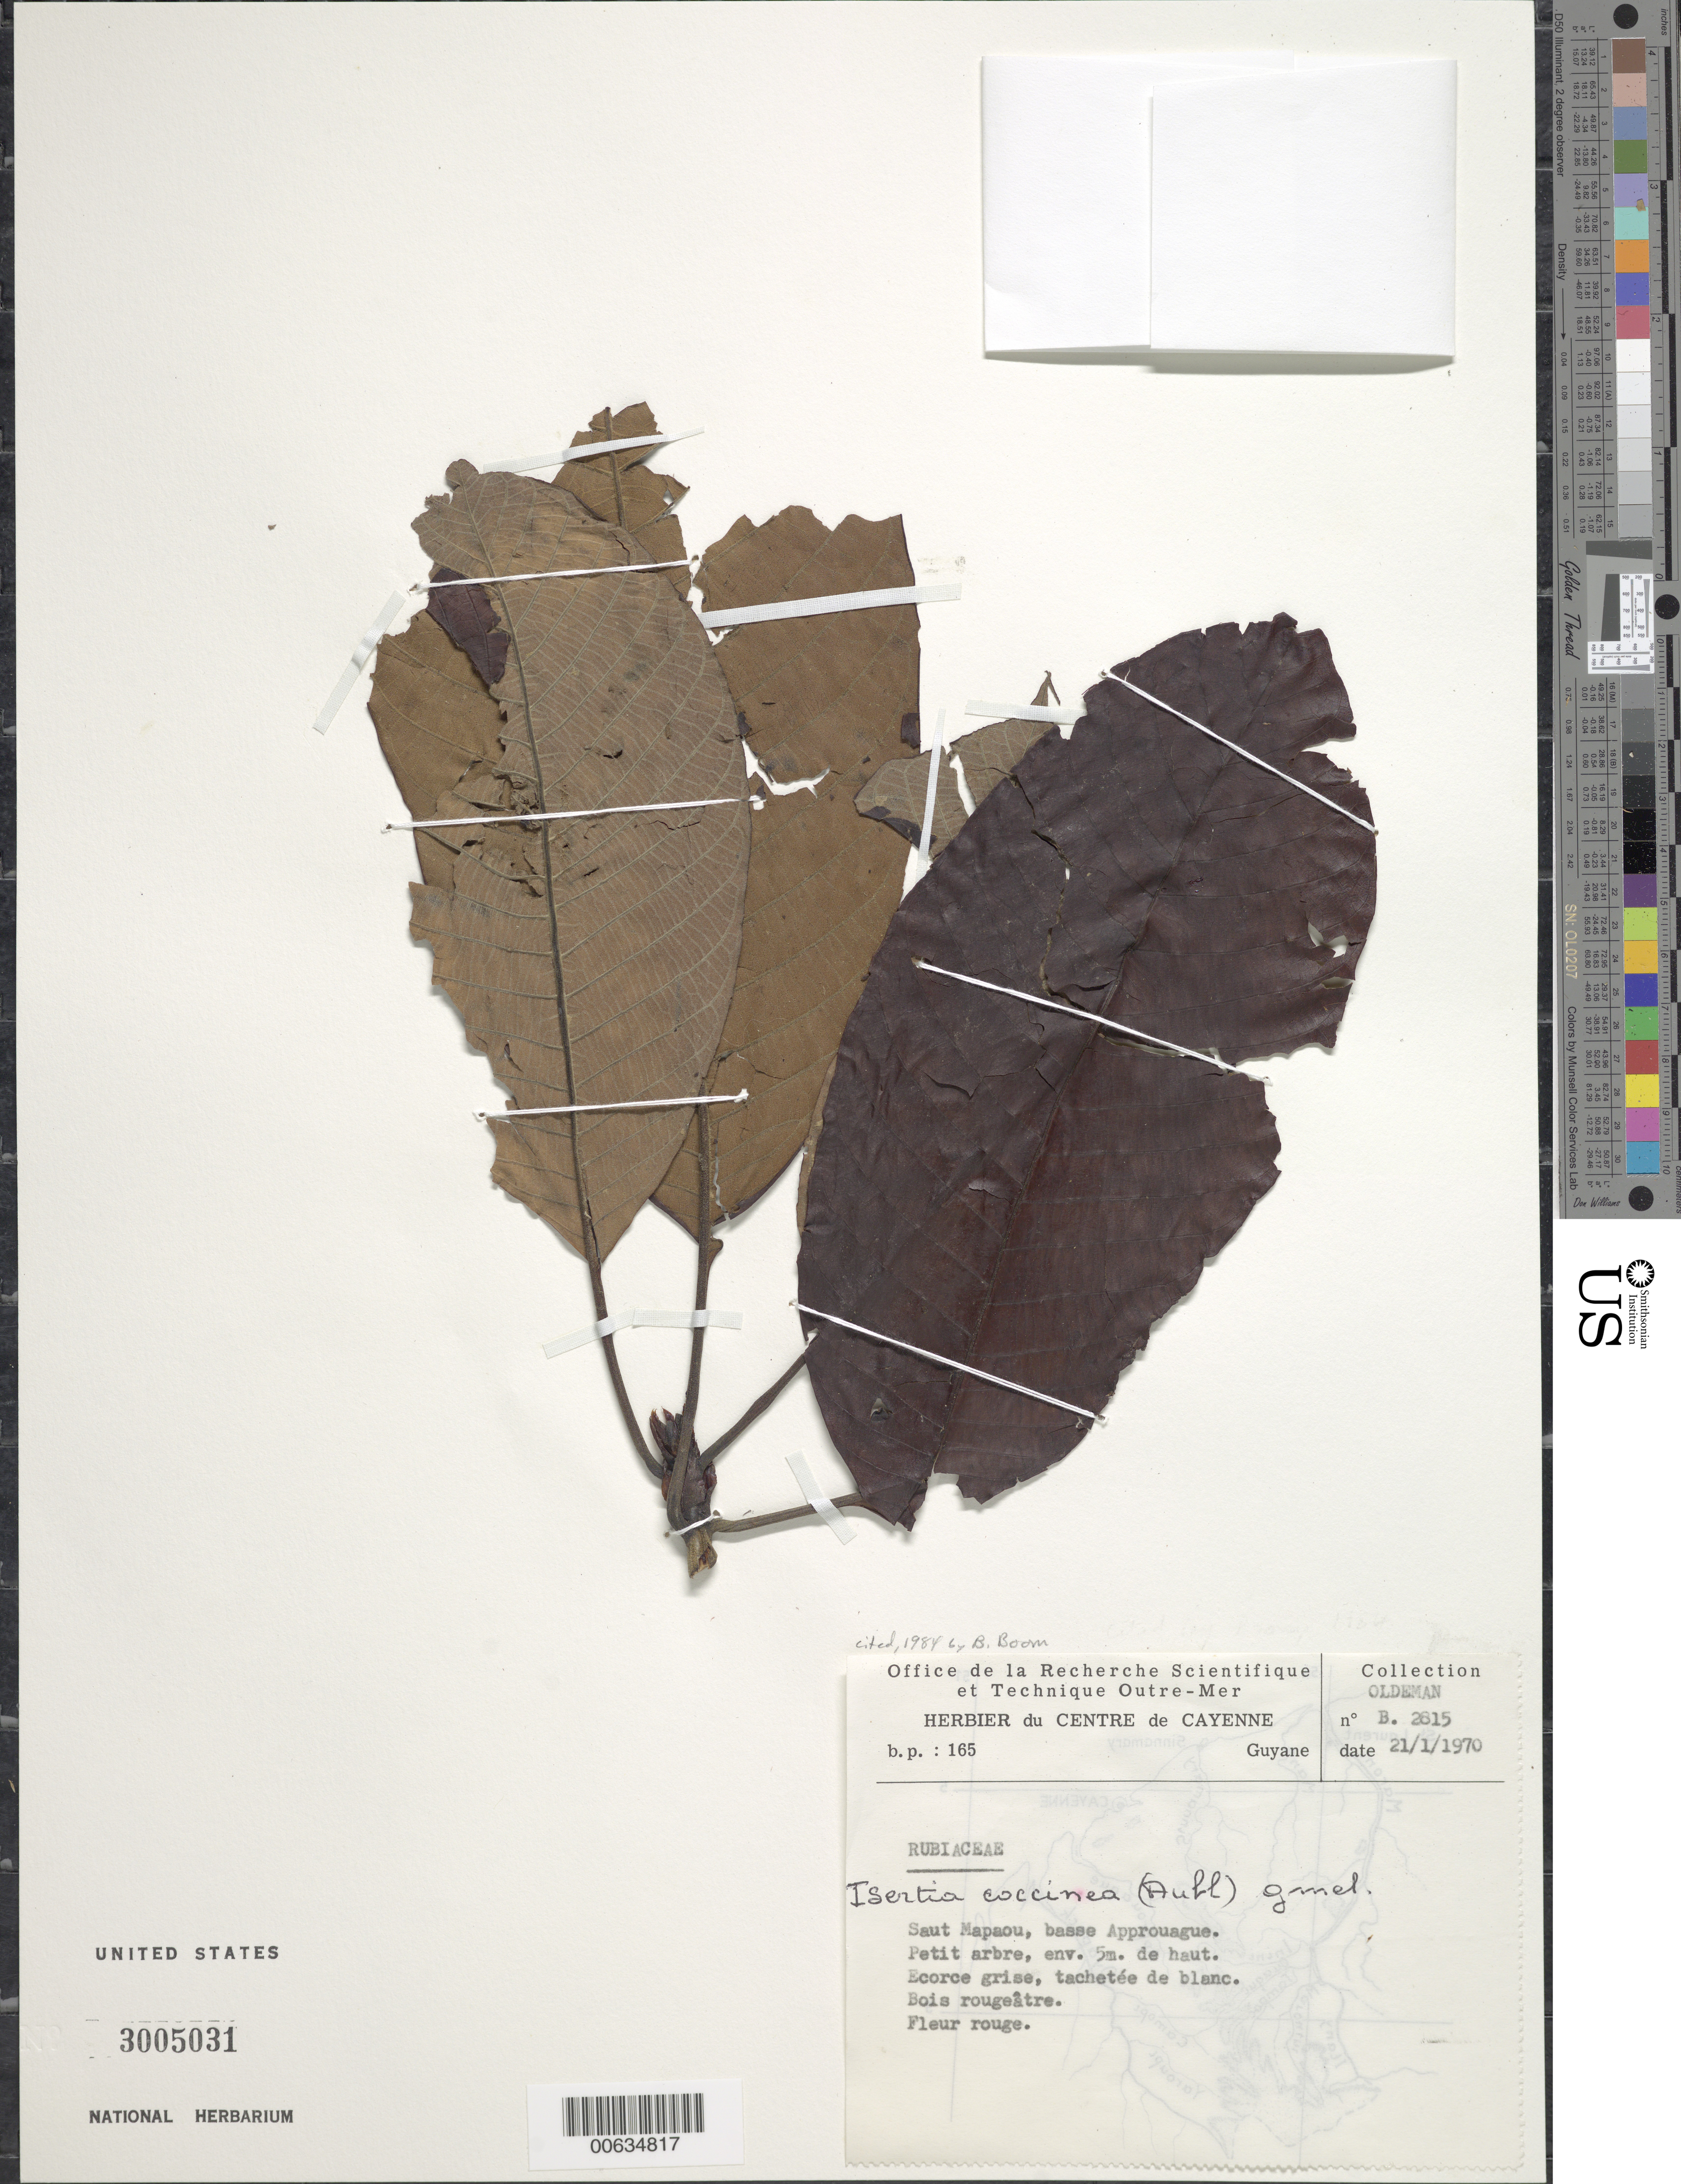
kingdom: Plantae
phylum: Tracheophyta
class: Magnoliopsida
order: Gentianales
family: Rubiaceae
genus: Isertia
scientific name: Isertia coccinea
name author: (Aubl.) Vahl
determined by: Boom, B. M.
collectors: R. Oldeman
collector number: B 2815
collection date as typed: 21-Jan-70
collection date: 1970-01-21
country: French Guiana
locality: Saut Mapaou, basse Approuague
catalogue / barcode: US 3005031